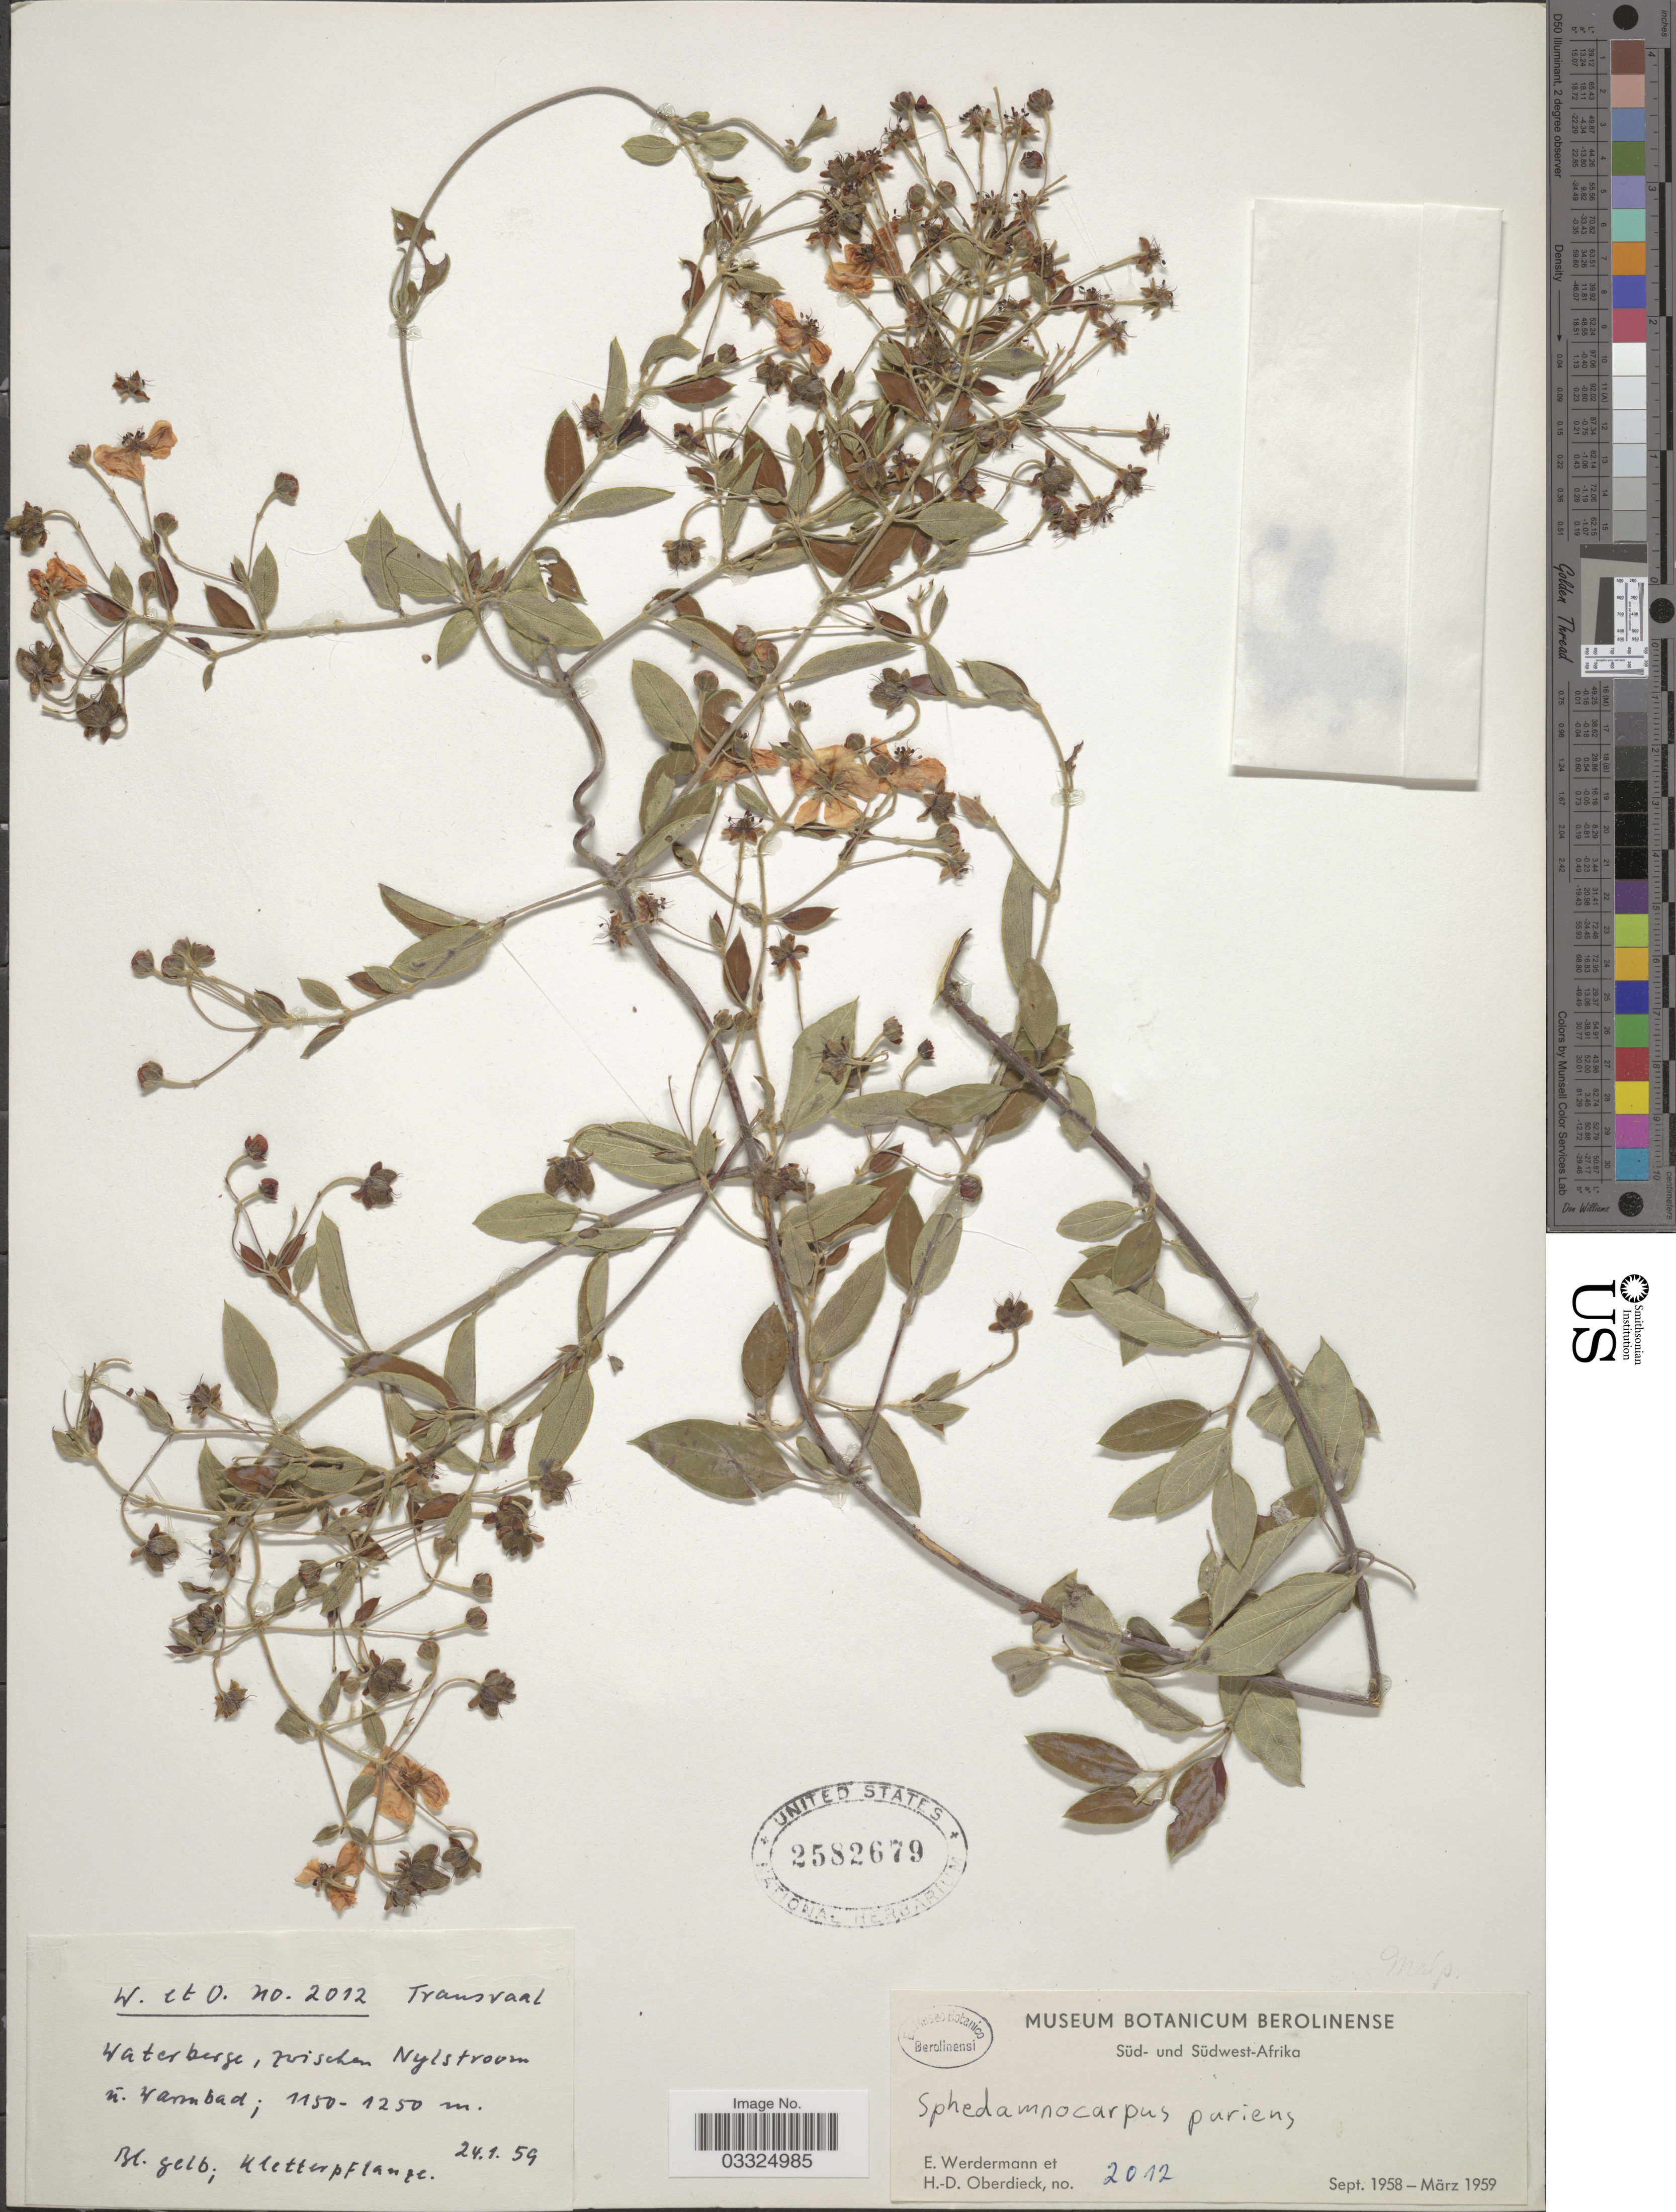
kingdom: Plantae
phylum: Tracheophyta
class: Magnoliopsida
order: Malpighiales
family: Malpighiaceae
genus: Sphedamnocarpus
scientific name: Sphedamnocarpus pruriens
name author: (A. Juss.) Szyszyl.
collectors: E. Werdermann & H. Oberdieck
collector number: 2012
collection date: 1959-01-24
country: South Africa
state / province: Limpopo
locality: Transvaal. Waterberge, zwischen Nylstroom und Warmbad.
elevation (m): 1150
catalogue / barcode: US 2582679